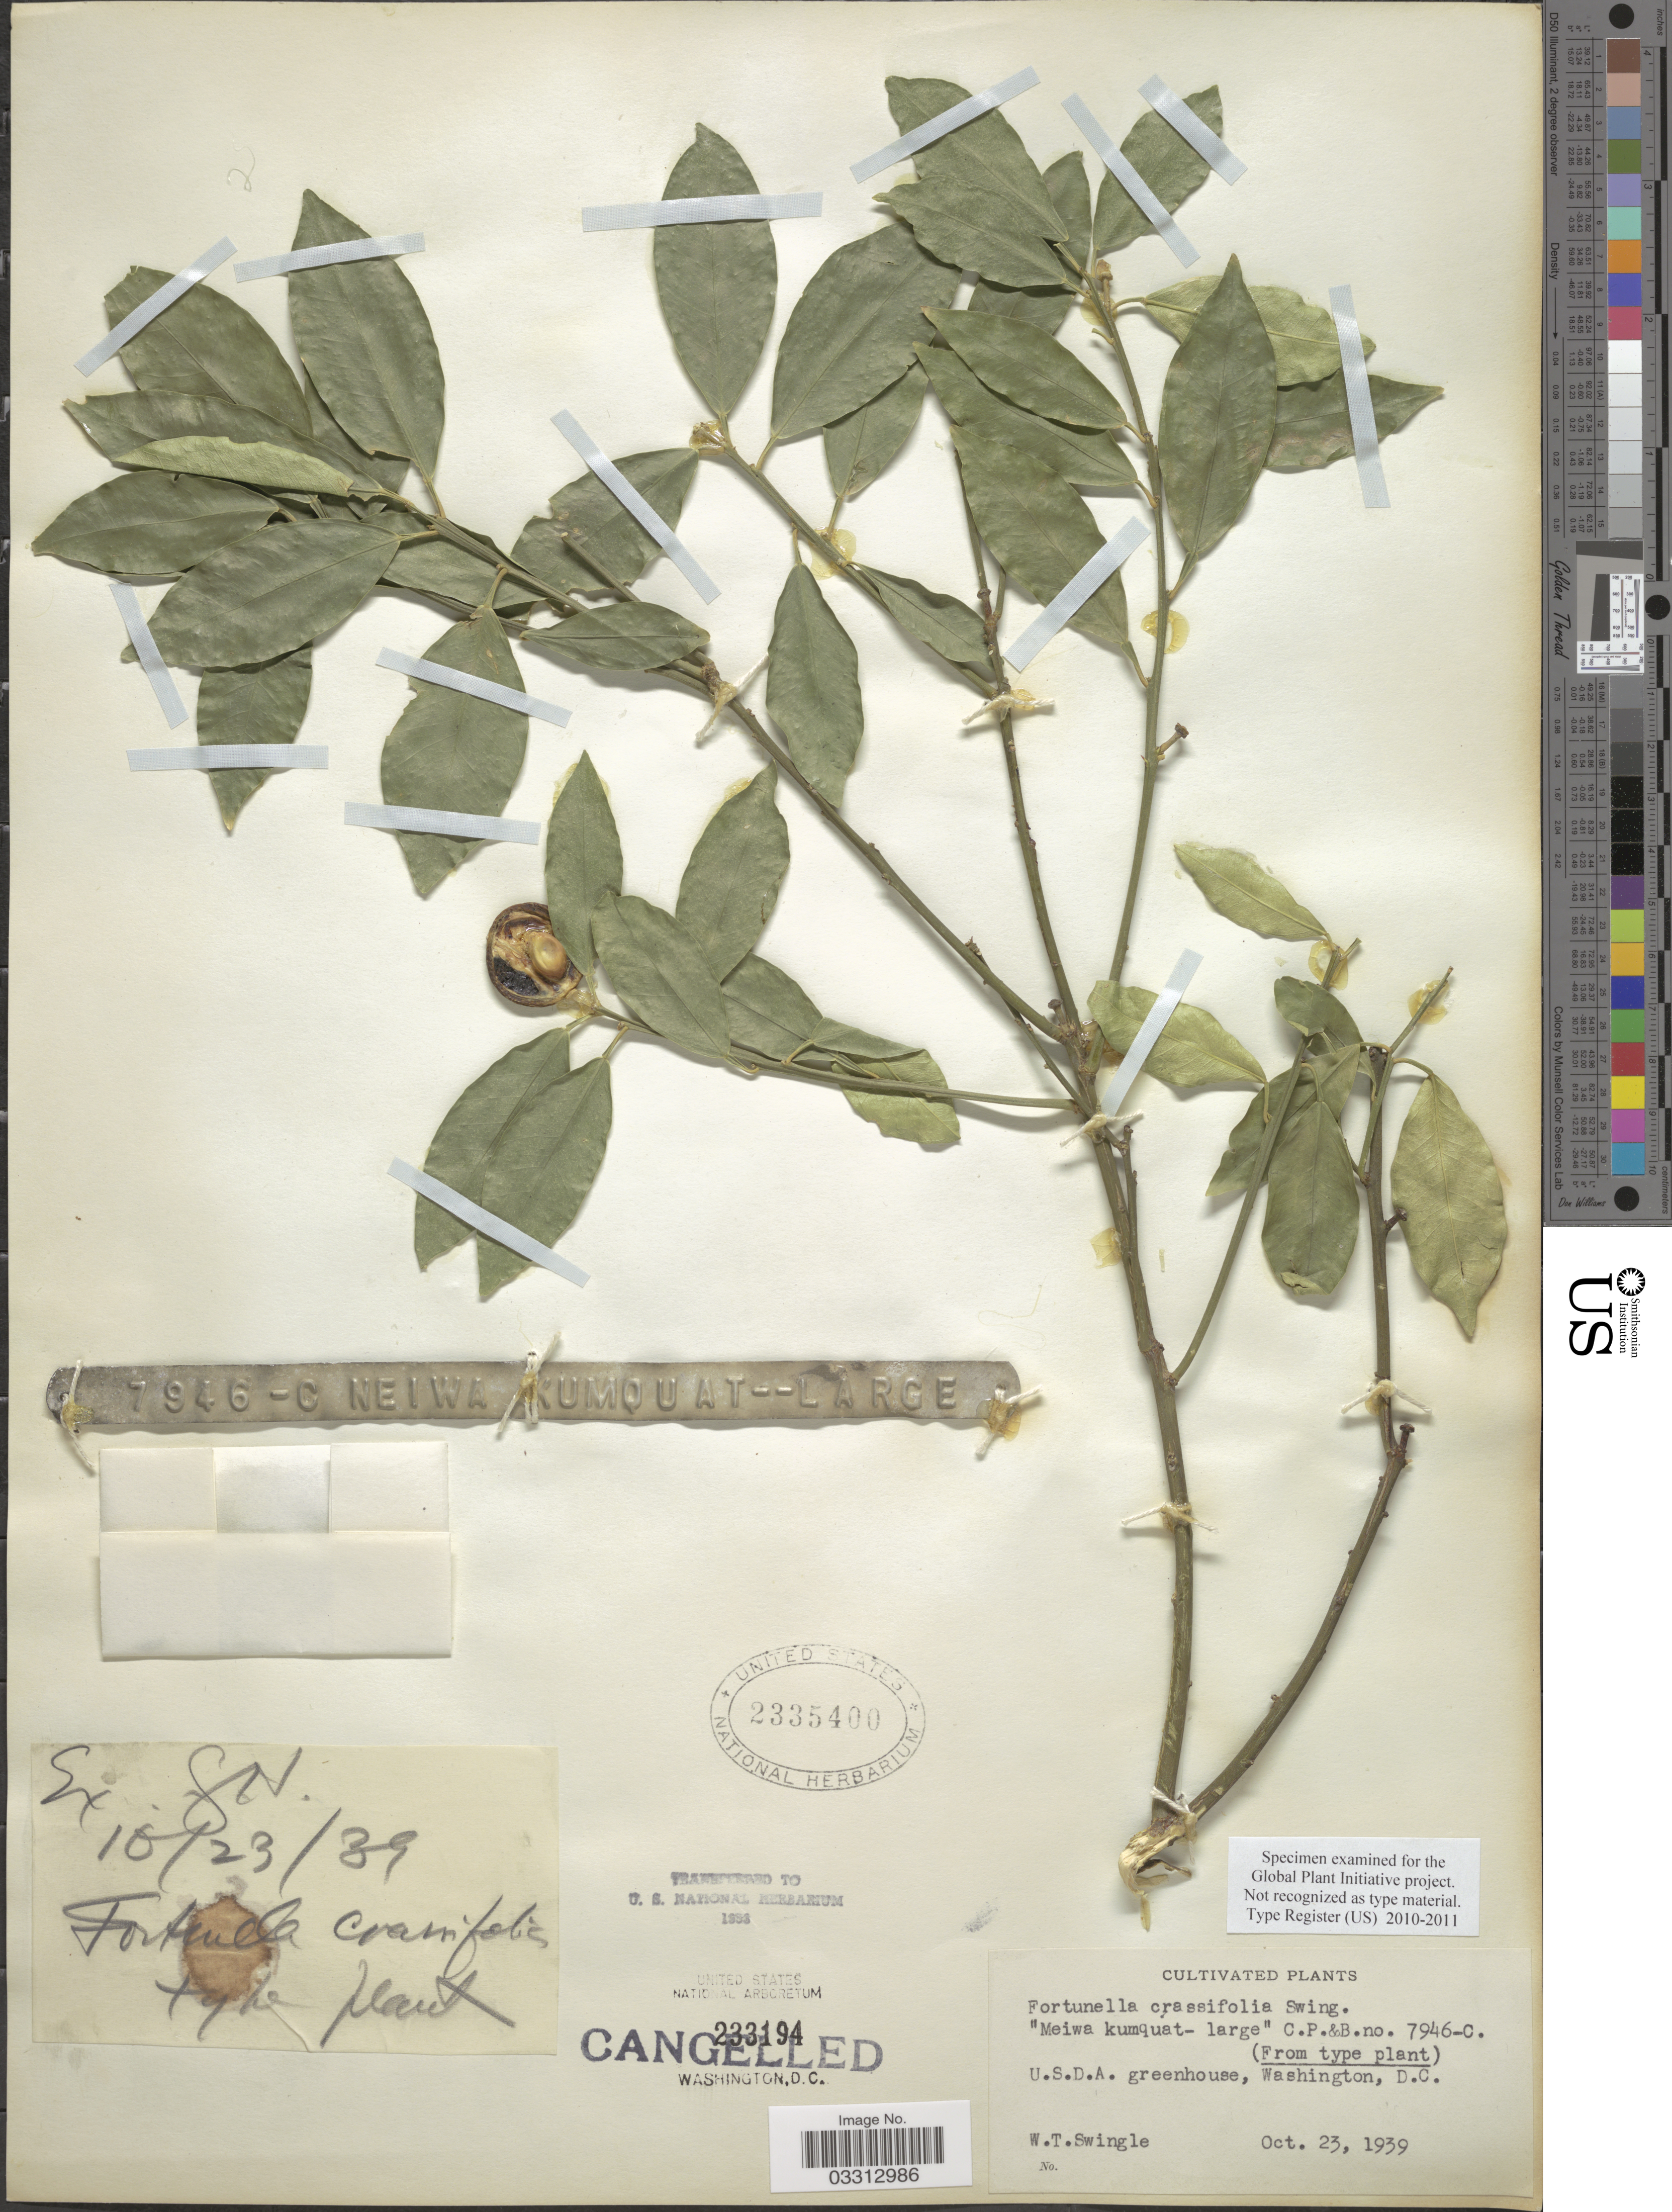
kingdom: Plantae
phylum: Tracheophyta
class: Magnoliopsida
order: Sapindales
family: Rutaceae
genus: Citrus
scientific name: Citrus japonica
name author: Thunb.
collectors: W. T. Swingle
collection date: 1939-10-23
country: United States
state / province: District of Columbia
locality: U.S.D.A. greenhouse, Washington, D.C.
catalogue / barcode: US 2335400